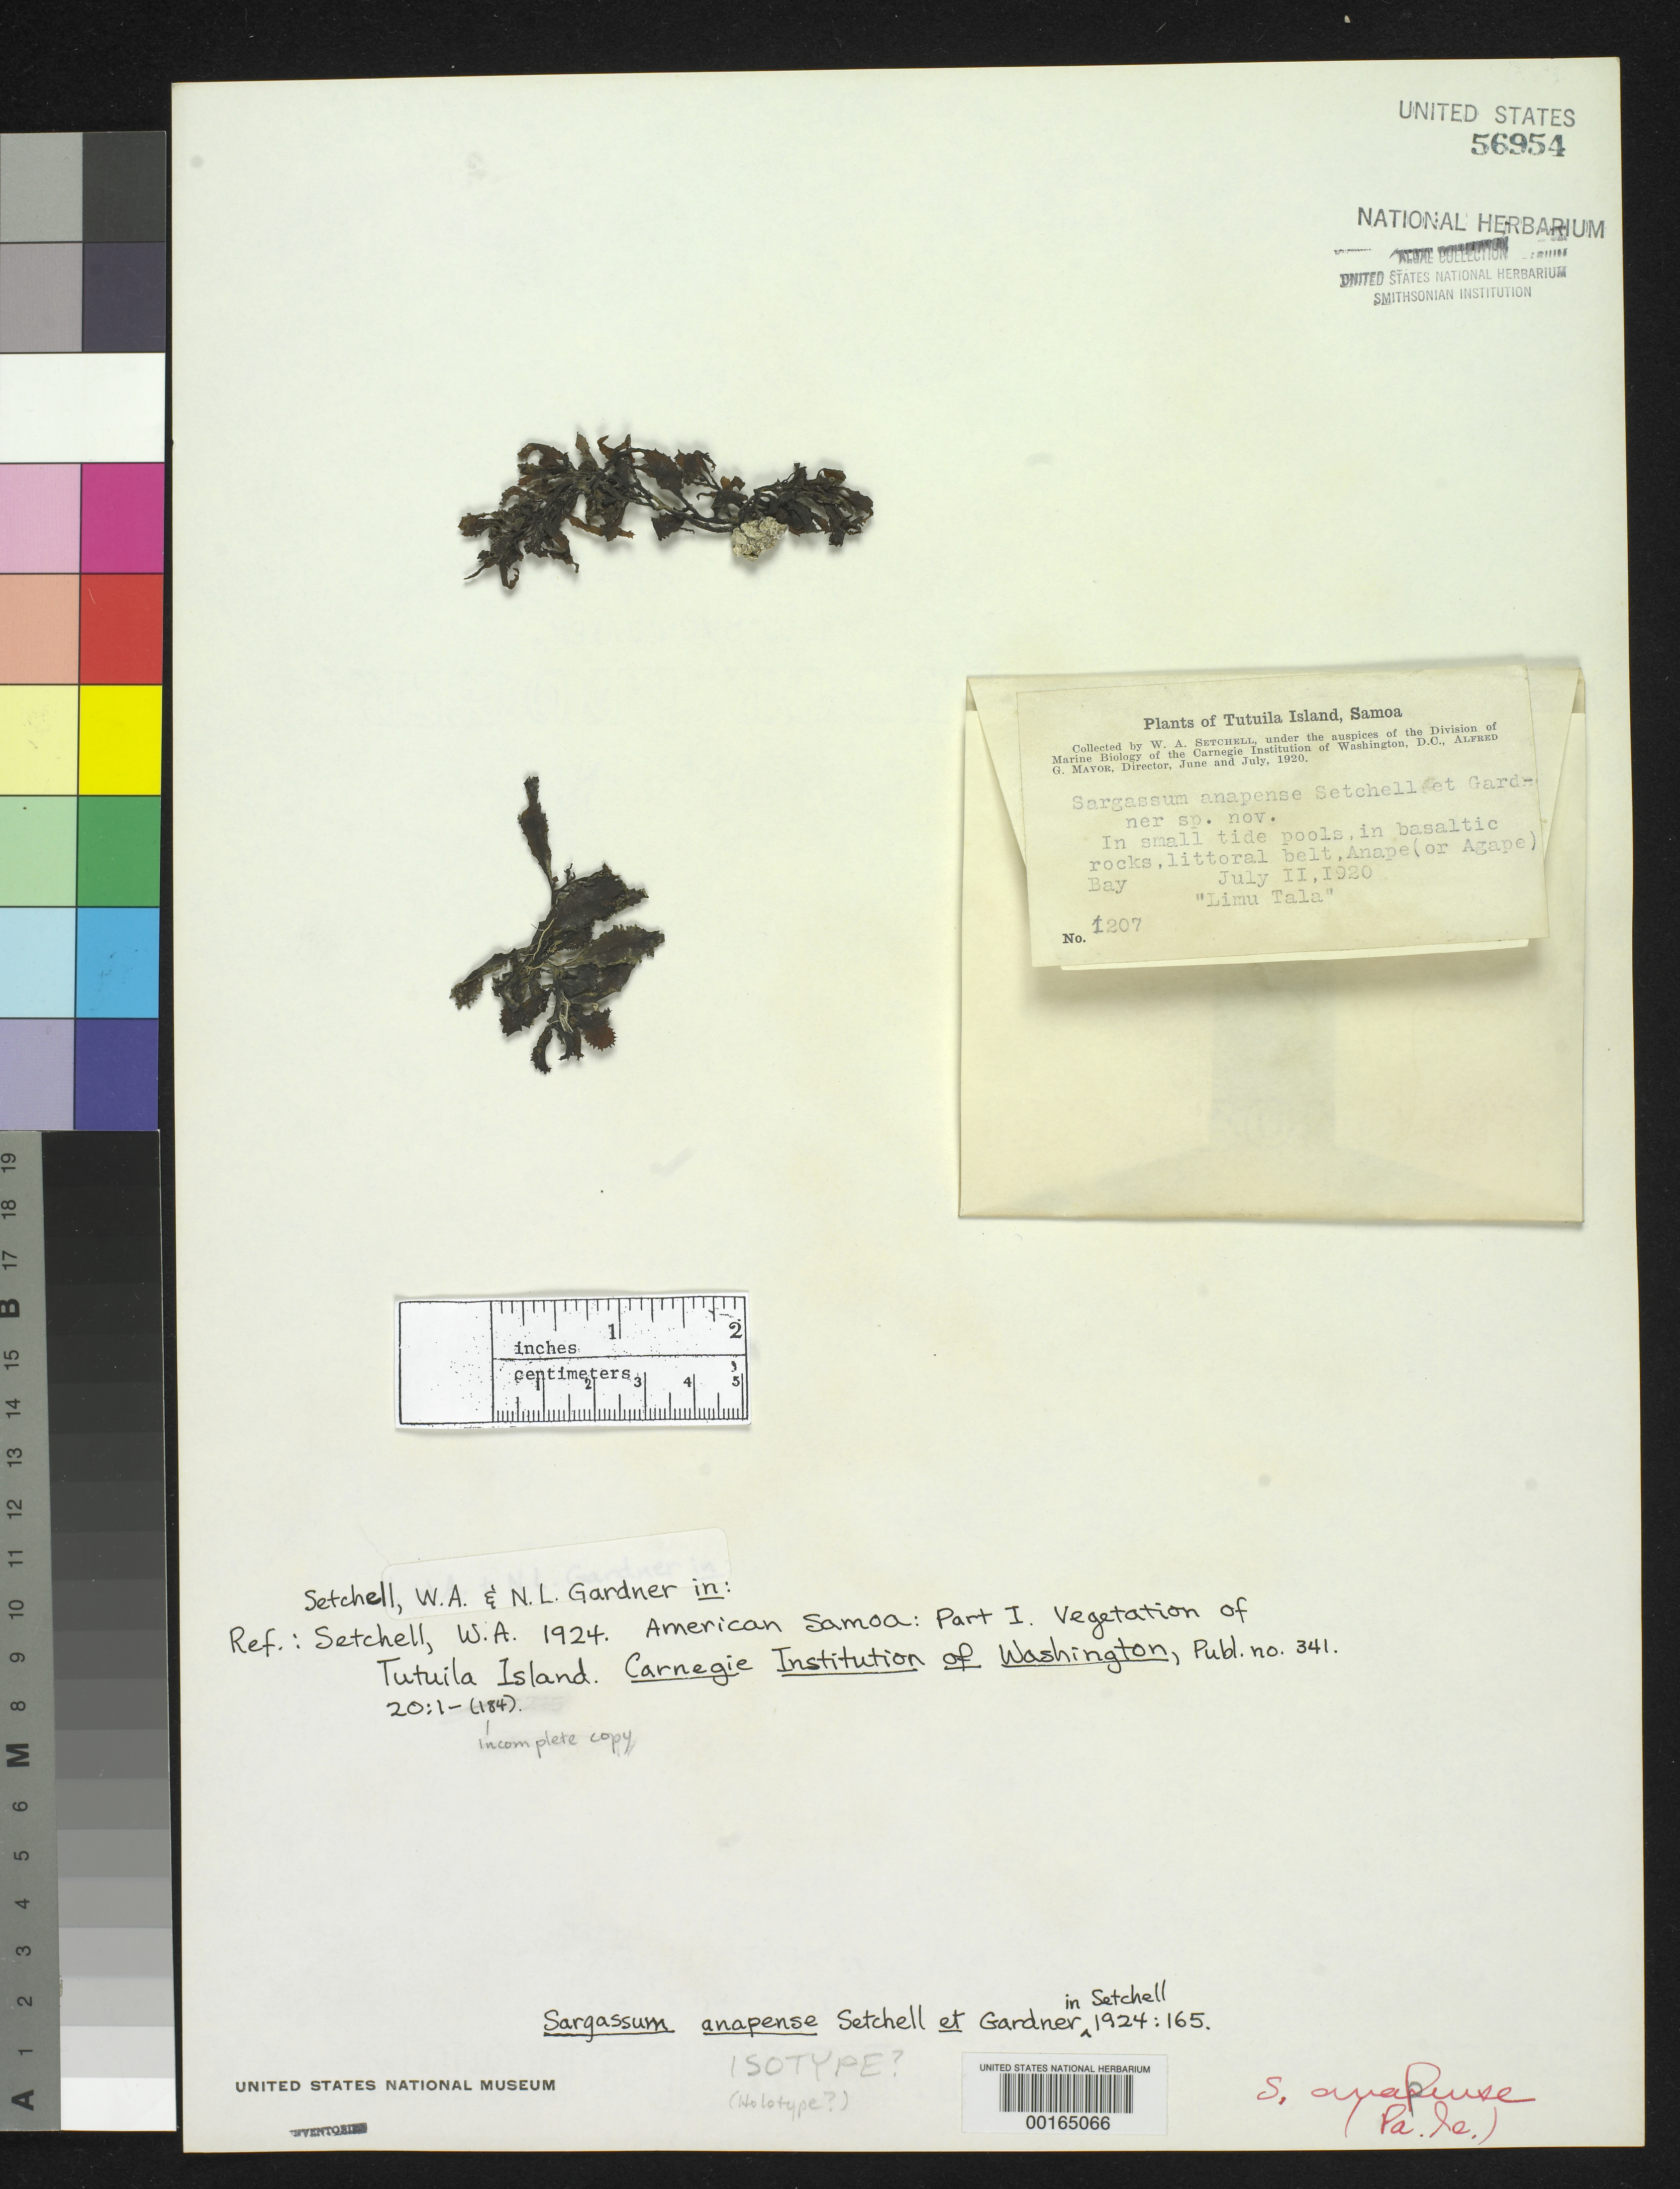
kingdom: Chromista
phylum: Ochrophyta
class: Phaeophyceae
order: Fucales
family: Sargassaceae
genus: Sargassum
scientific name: Sargassum anapense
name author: Setch. & N.L. Gardner in Setch.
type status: Isotype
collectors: W. Setchell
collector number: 1207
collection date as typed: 11 Jul 1920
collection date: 1920-07-11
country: American Samoa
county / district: Eastern District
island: Tutua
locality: Anape Bay (Agape Bay).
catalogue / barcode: US 56954